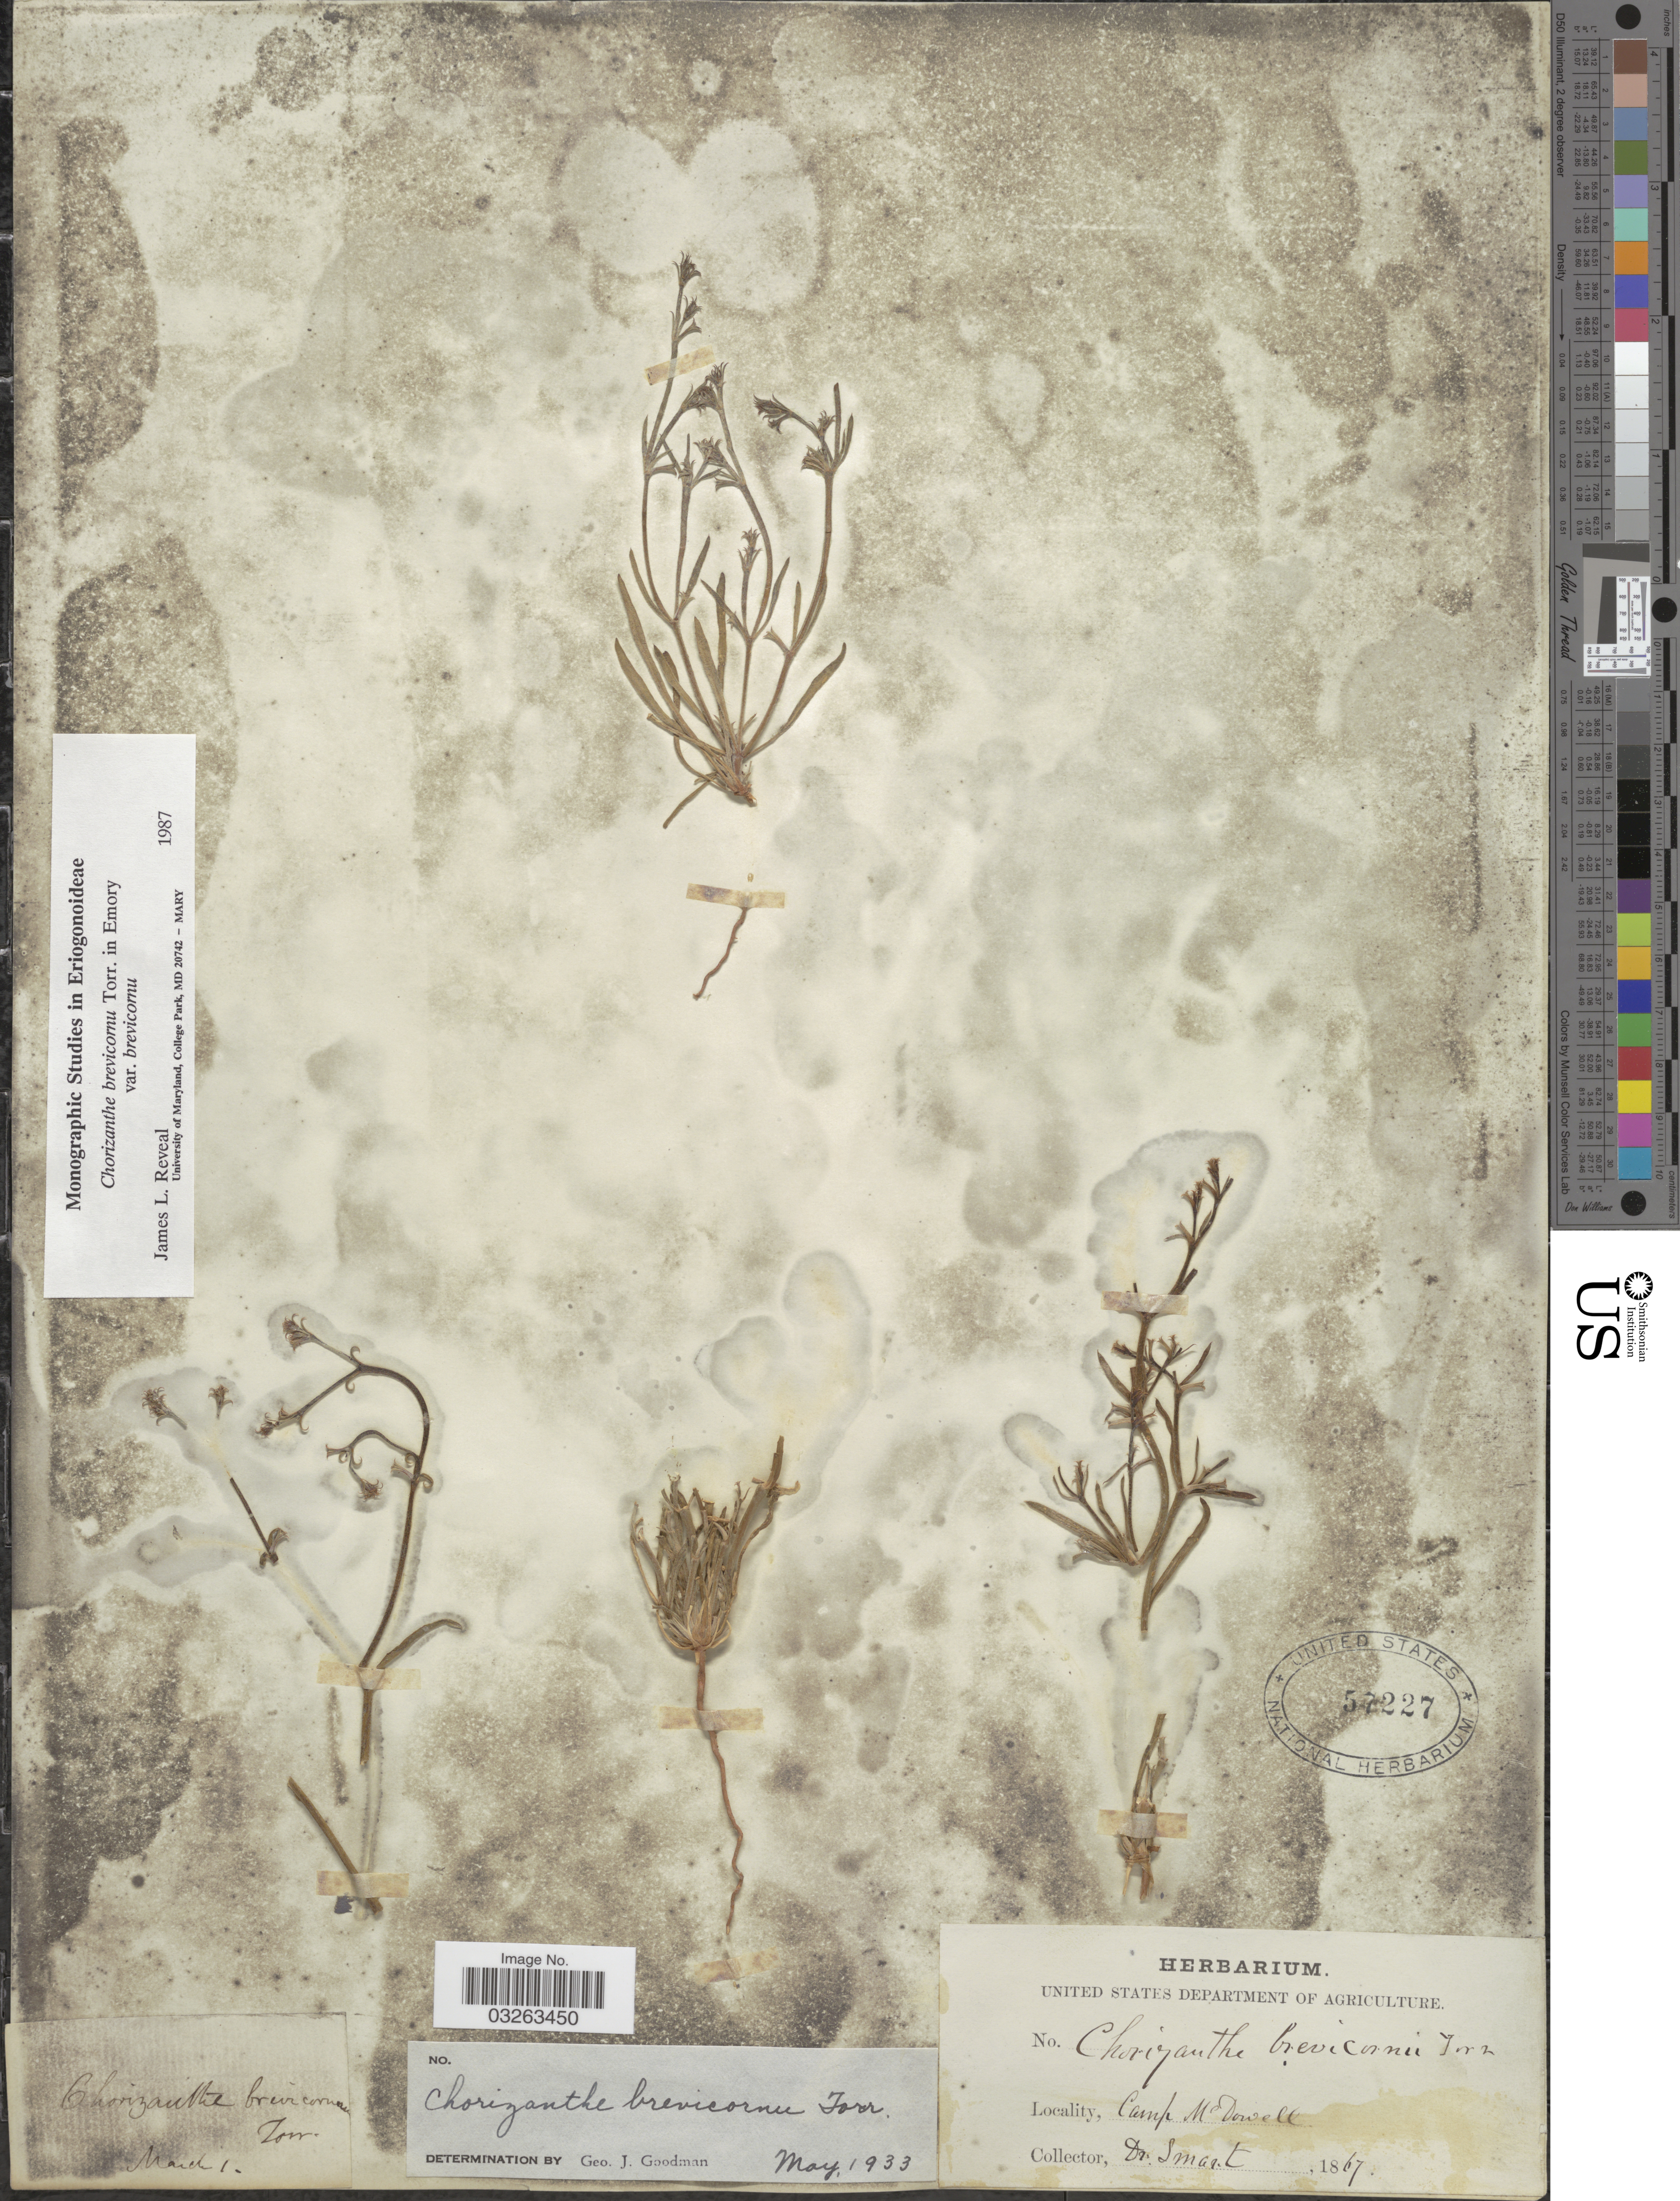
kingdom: Plantae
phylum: Tracheophyta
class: Magnoliopsida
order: Caryophyllales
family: Polygonaceae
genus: Chorizanthe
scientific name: Chorizanthe brevicornu var. brevicornu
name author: Torr.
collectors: -. Smart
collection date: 1867-03-01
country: United States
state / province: Arizona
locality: Camp McDowell.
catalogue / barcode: US 57227